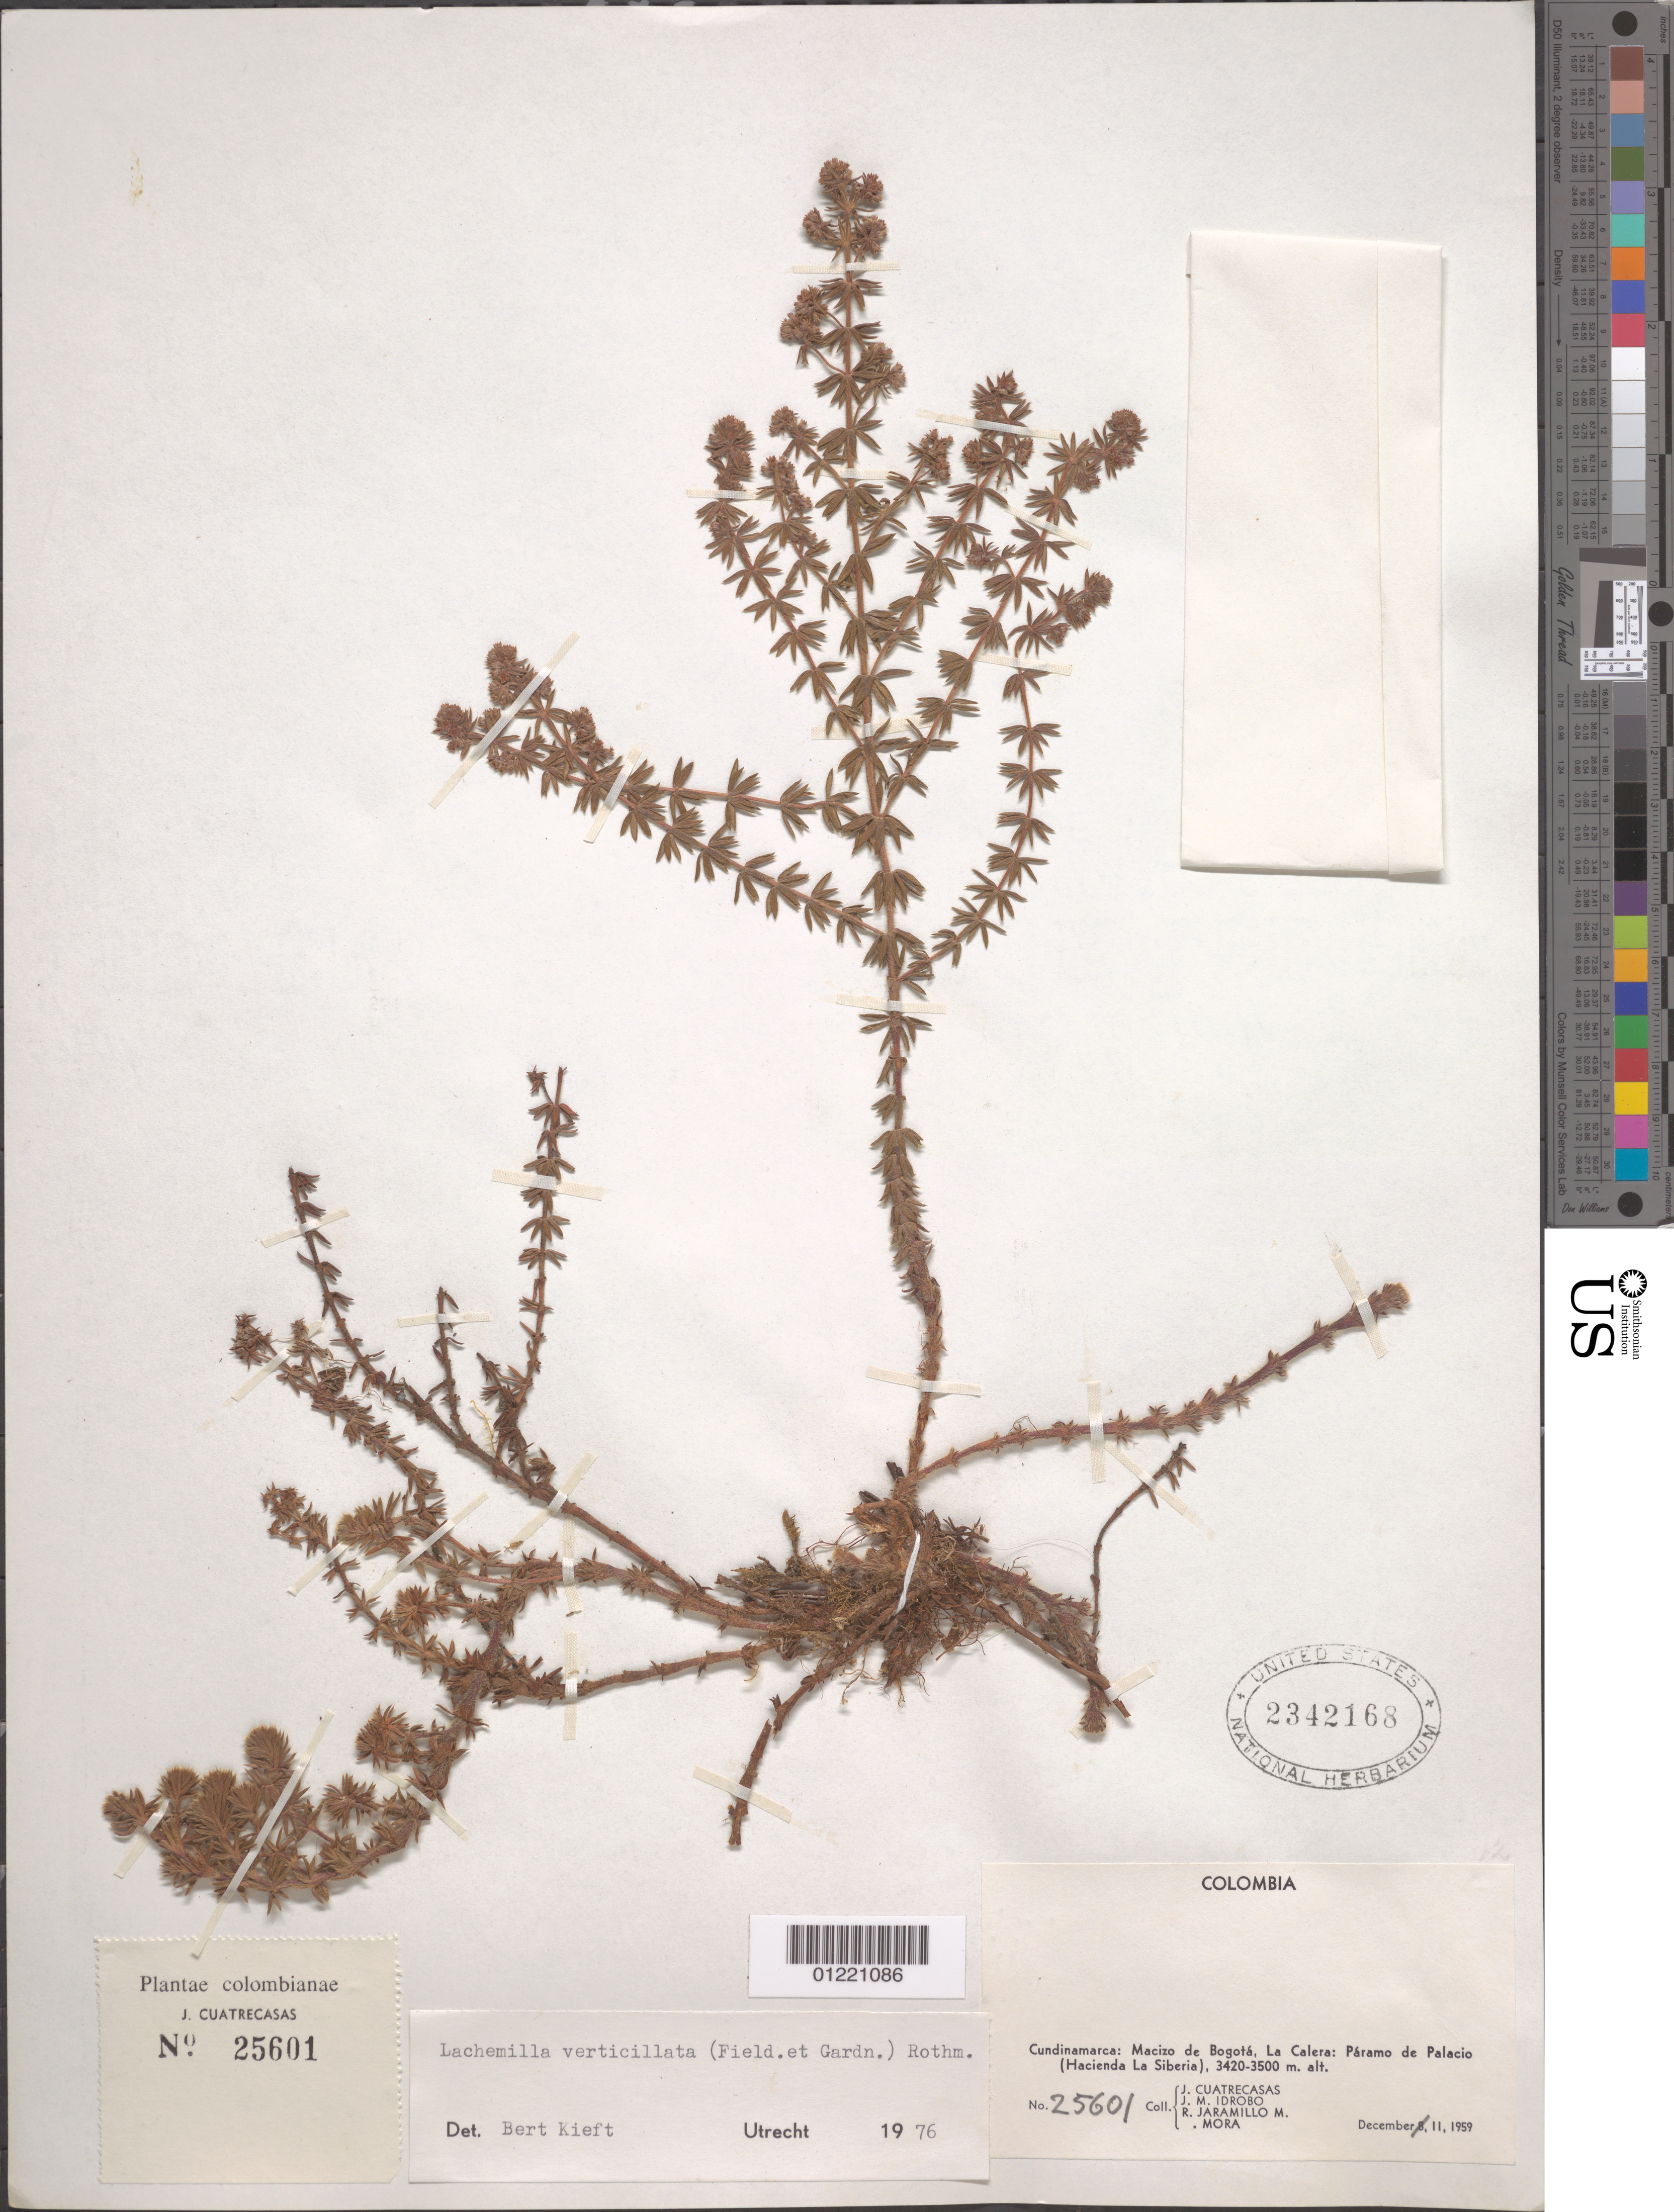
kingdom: Plantae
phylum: Tracheophyta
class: Magnoliopsida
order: Rosales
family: Rosaceae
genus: Lachemilla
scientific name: Lachemilla verticillata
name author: (Fielding & Gardner) Rothm.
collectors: J. Cuatrecasas, J. M. Idrobo, R. Jaramillo M. & L. E. Mora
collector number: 25601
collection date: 1959-12-11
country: Colombia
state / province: Cundinamarca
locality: Macizo de Bogota, La Calera: Paramo de Palacio (Hacienda La Siberia)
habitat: paramo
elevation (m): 3420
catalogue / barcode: US 2342168